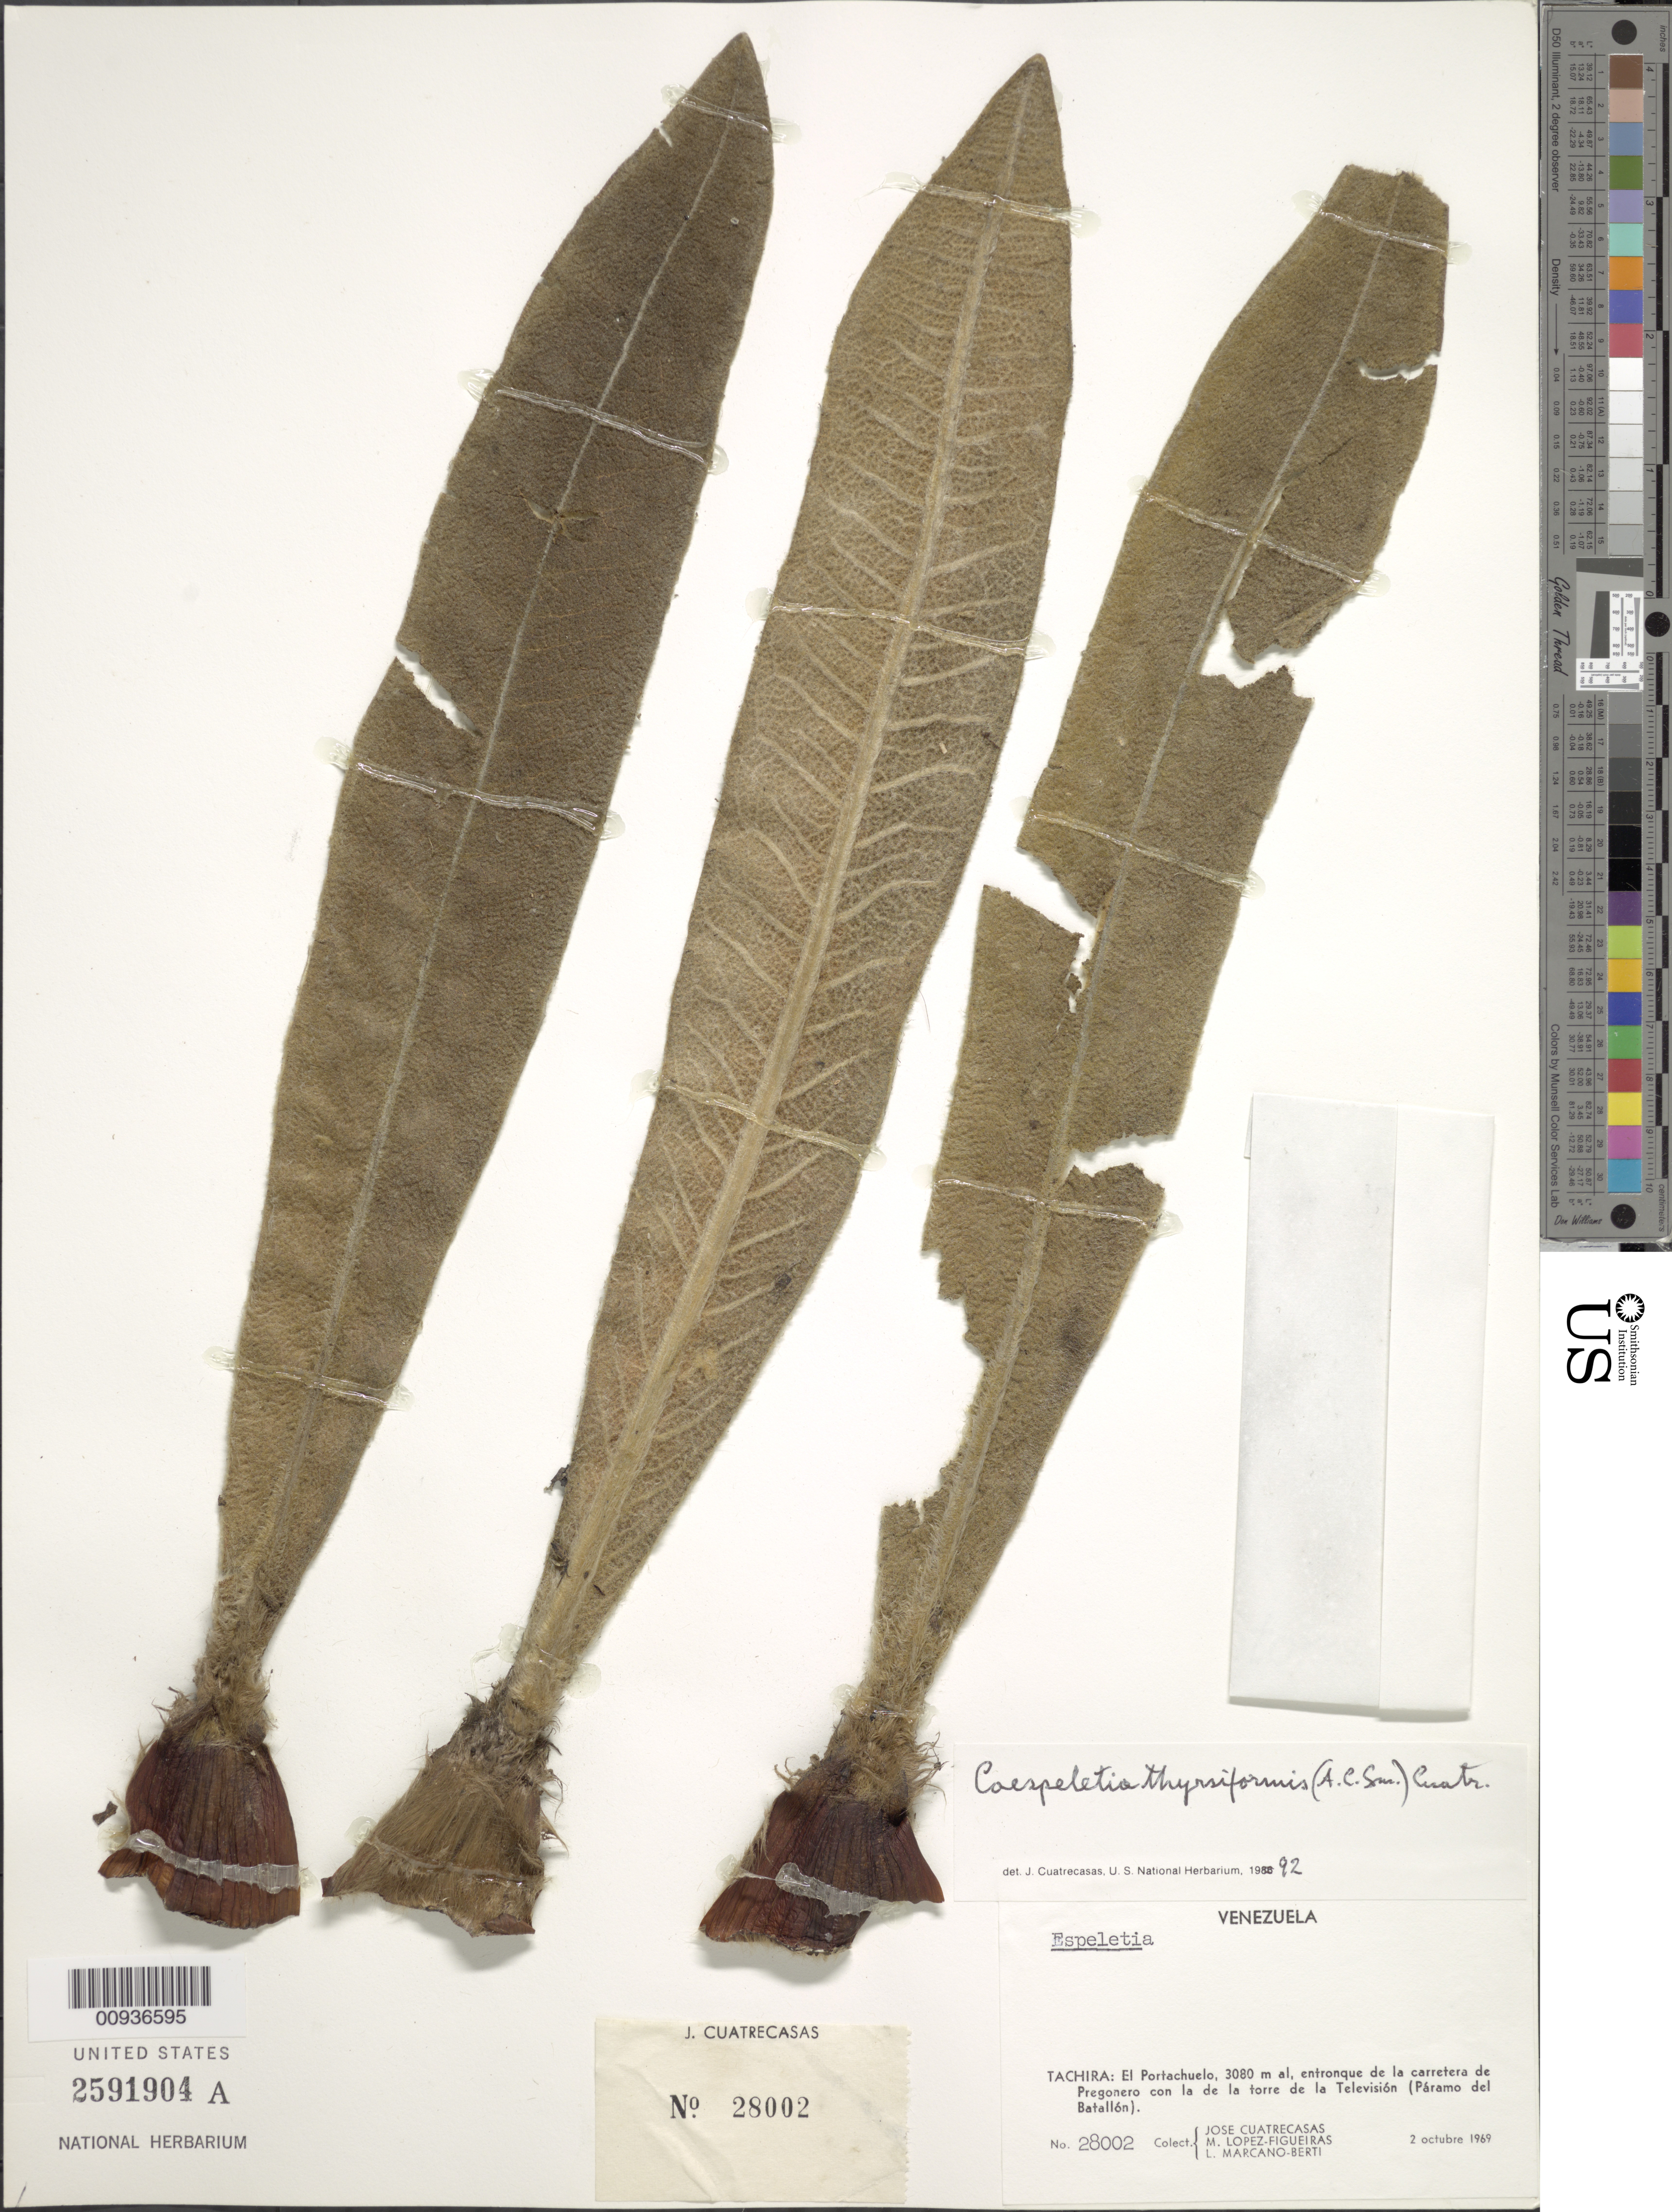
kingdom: Plantae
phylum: Tracheophyta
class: Magnoliopsida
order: Asterales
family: Asteraceae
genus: Coespeletia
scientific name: Coespeletia thyrsiformis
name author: (A.C. Sm.) Cuatrec.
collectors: J. Cuatrecasas, M. López Figueiras & L. Marcano-Berti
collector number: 28002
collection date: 1969-10-02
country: Venezuela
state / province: Tachira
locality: El Portachuelo, entronque de la carretera de Pregonero con la e la torre de la Television (Paramo del Batallon)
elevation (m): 3080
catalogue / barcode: US 2591904A